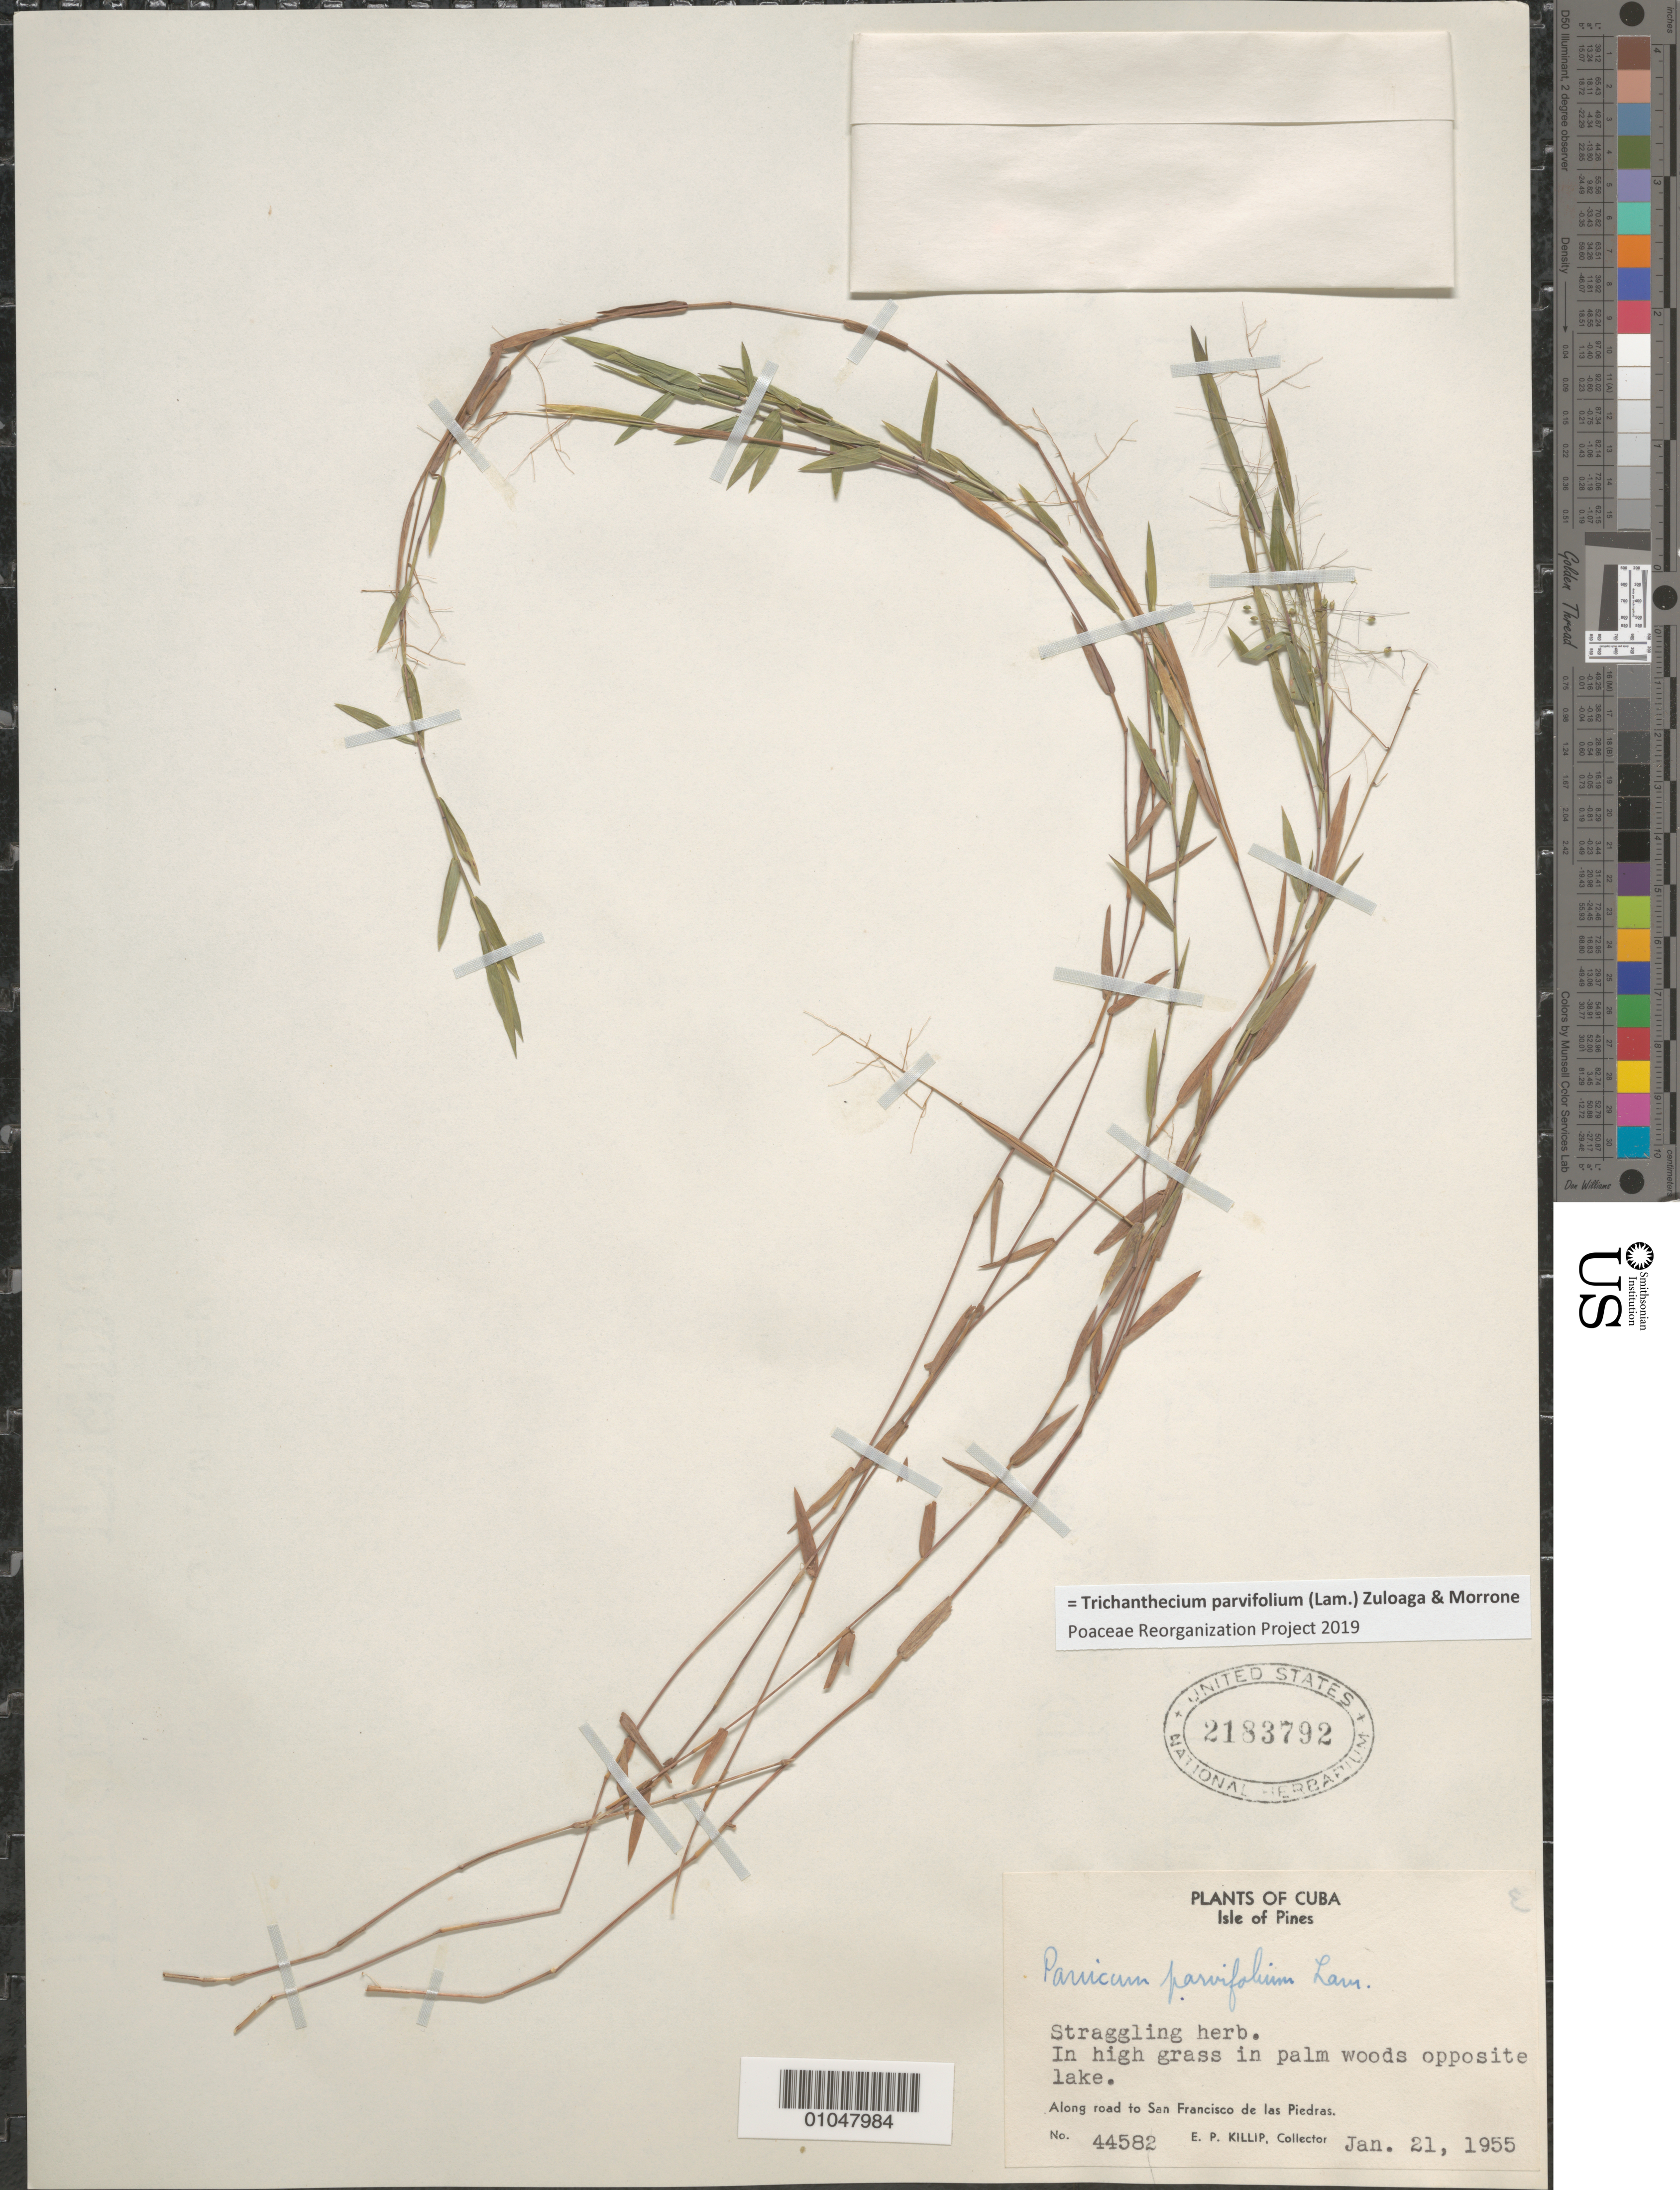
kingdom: Plantae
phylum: Tracheophyta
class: Liliopsida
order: Poales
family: Poaceae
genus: Panicum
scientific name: Panicum parvifolium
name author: Lam.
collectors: E. P. Killip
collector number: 44582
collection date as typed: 21 Jan 1955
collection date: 1955-01-21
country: Cuba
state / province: Isla de la Juventud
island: Isla de la Juventud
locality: [Isle of Pines], Along rd to San Francisco de las Piedras,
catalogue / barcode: US 2183792